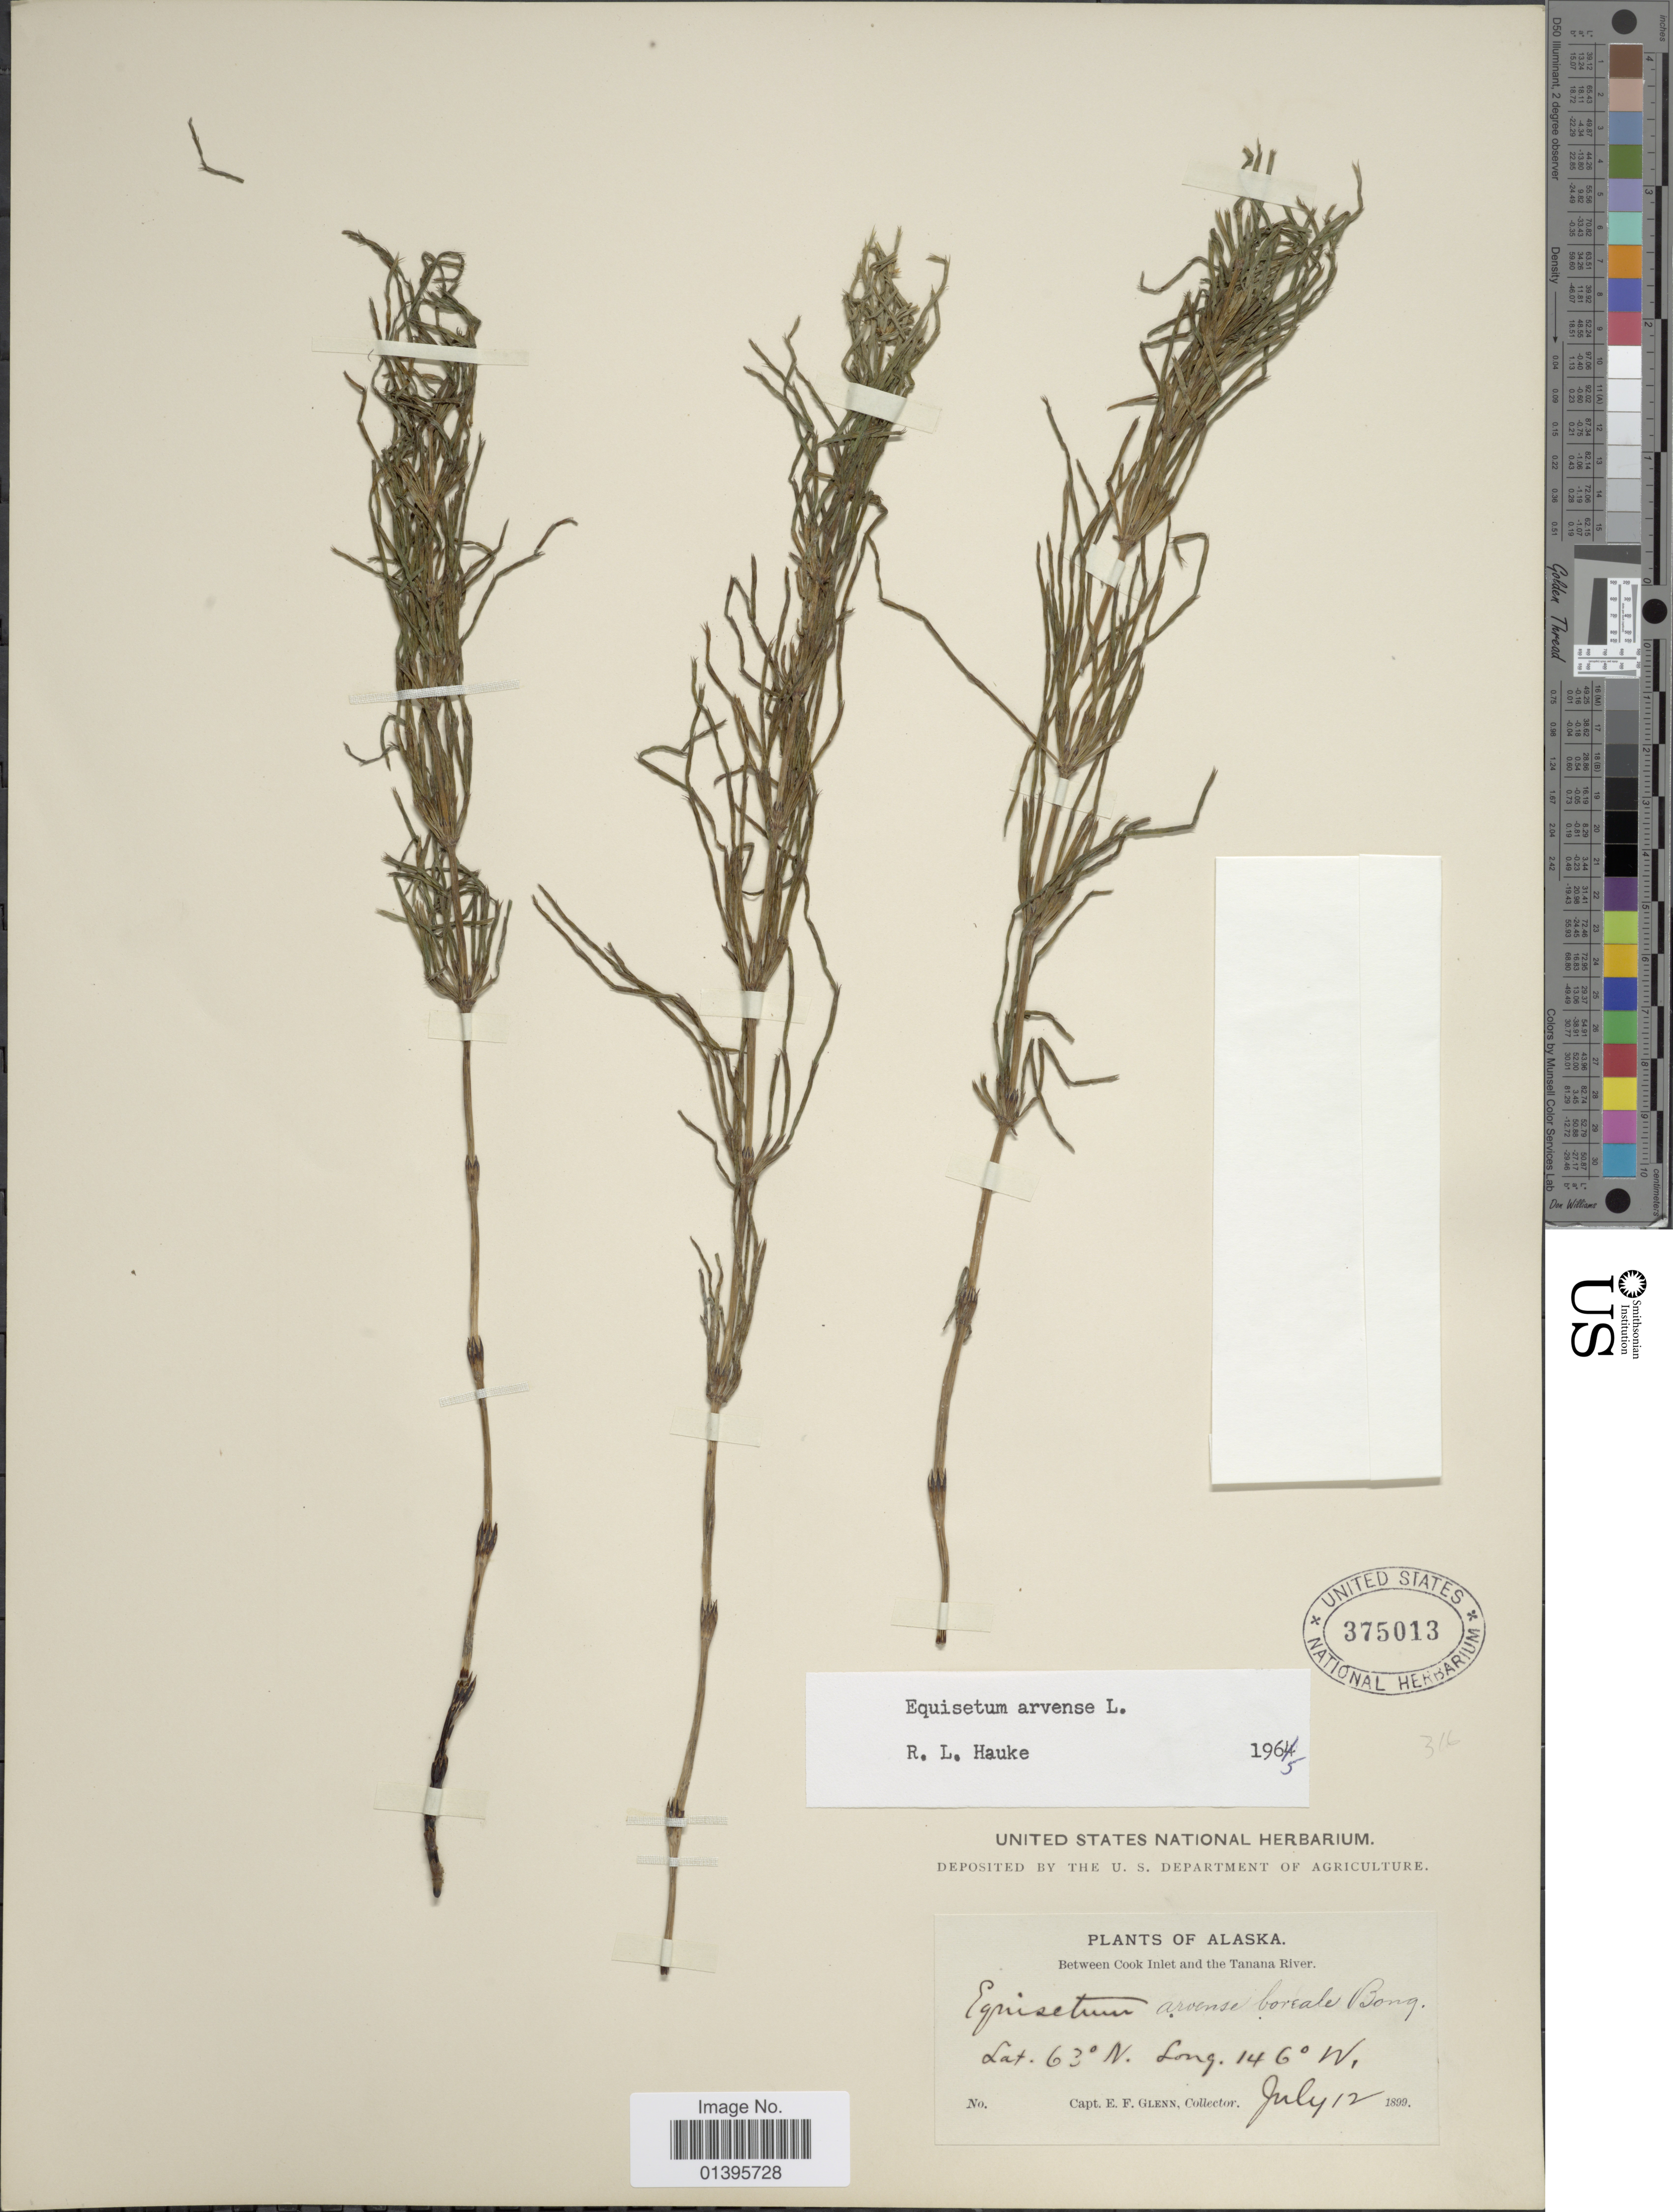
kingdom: Plantae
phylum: Tracheophyta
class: Polypodiopsida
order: Equisetales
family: Equisetaceae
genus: Equisetum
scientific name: Equisetum arvense var. boreale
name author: (Bong.) Rupr.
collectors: E. Glenn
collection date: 1899-07-12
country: United States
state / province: Alaska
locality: Between Cook Inlet and the Tanama River.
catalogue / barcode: US 375013